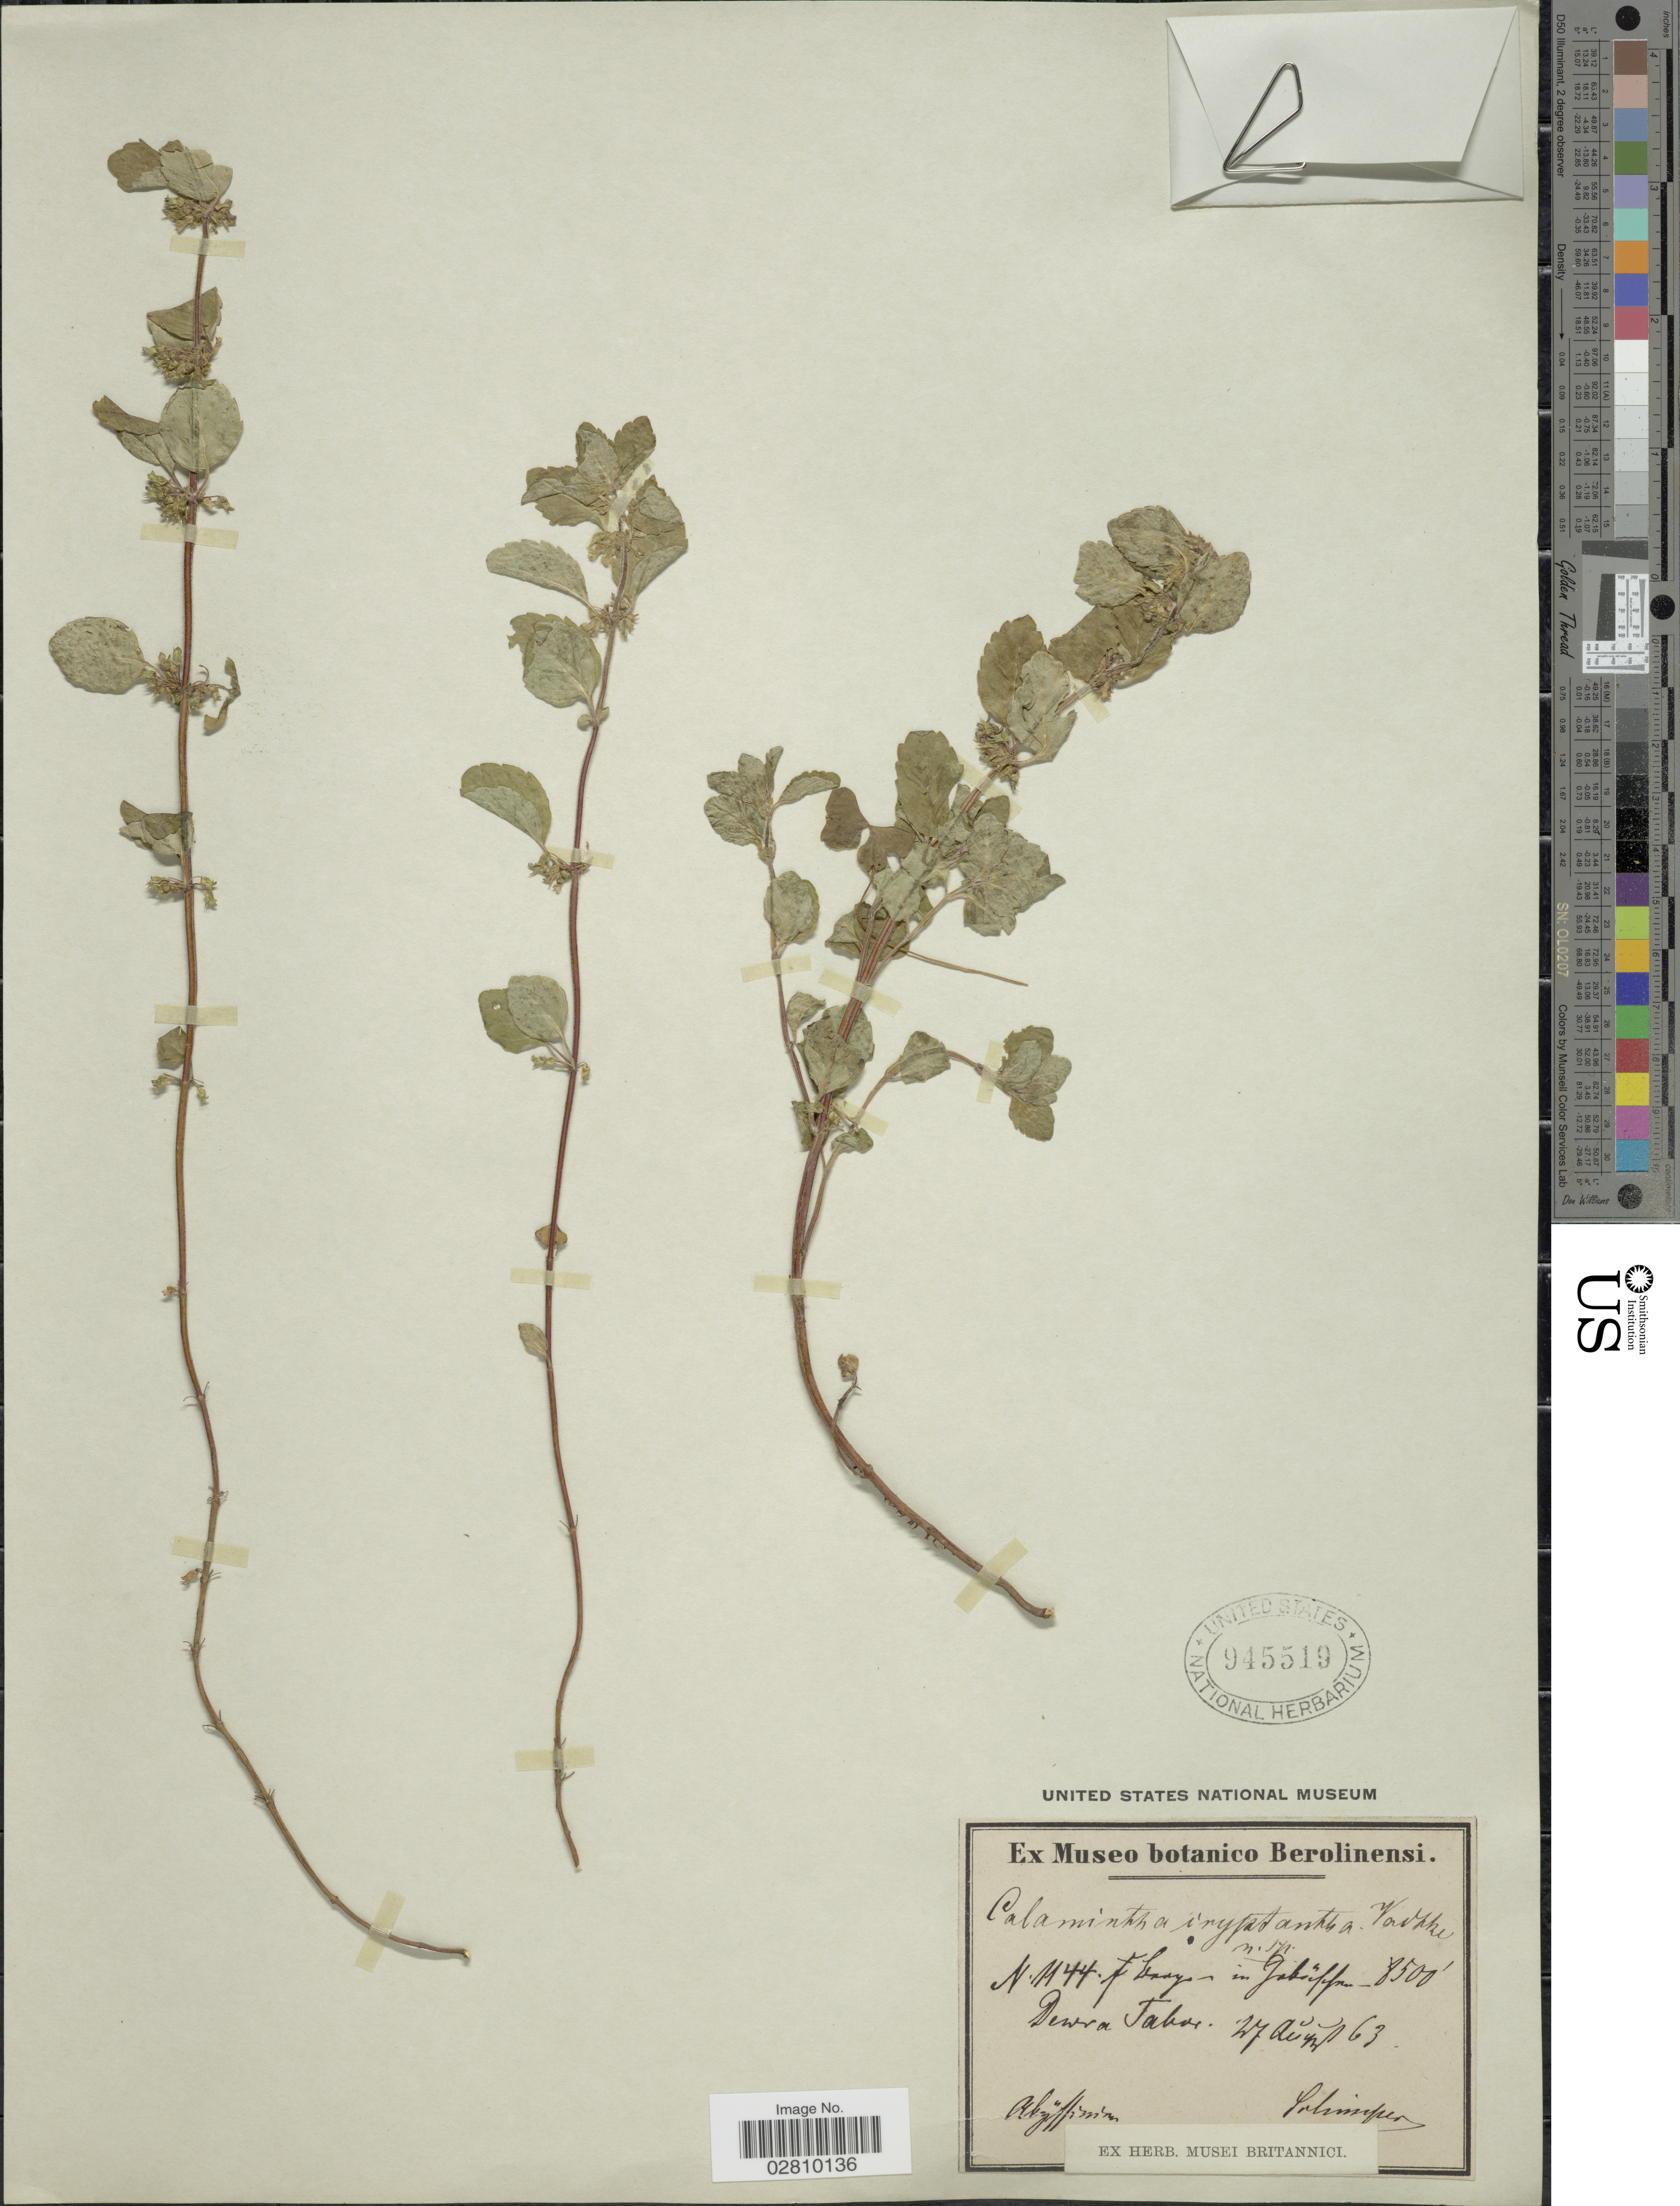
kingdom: Plantae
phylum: Tracheophyta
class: Magnoliopsida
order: Lamiales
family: Lamiaceae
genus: Calamintha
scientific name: Calamintha cryptantha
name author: Vatke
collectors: -. Schimper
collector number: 1144*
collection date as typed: Transcribed d/m/y: 27/8/63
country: Eritrea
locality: Dewra Tabor. Abyssinia.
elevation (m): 2591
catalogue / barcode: US 945519